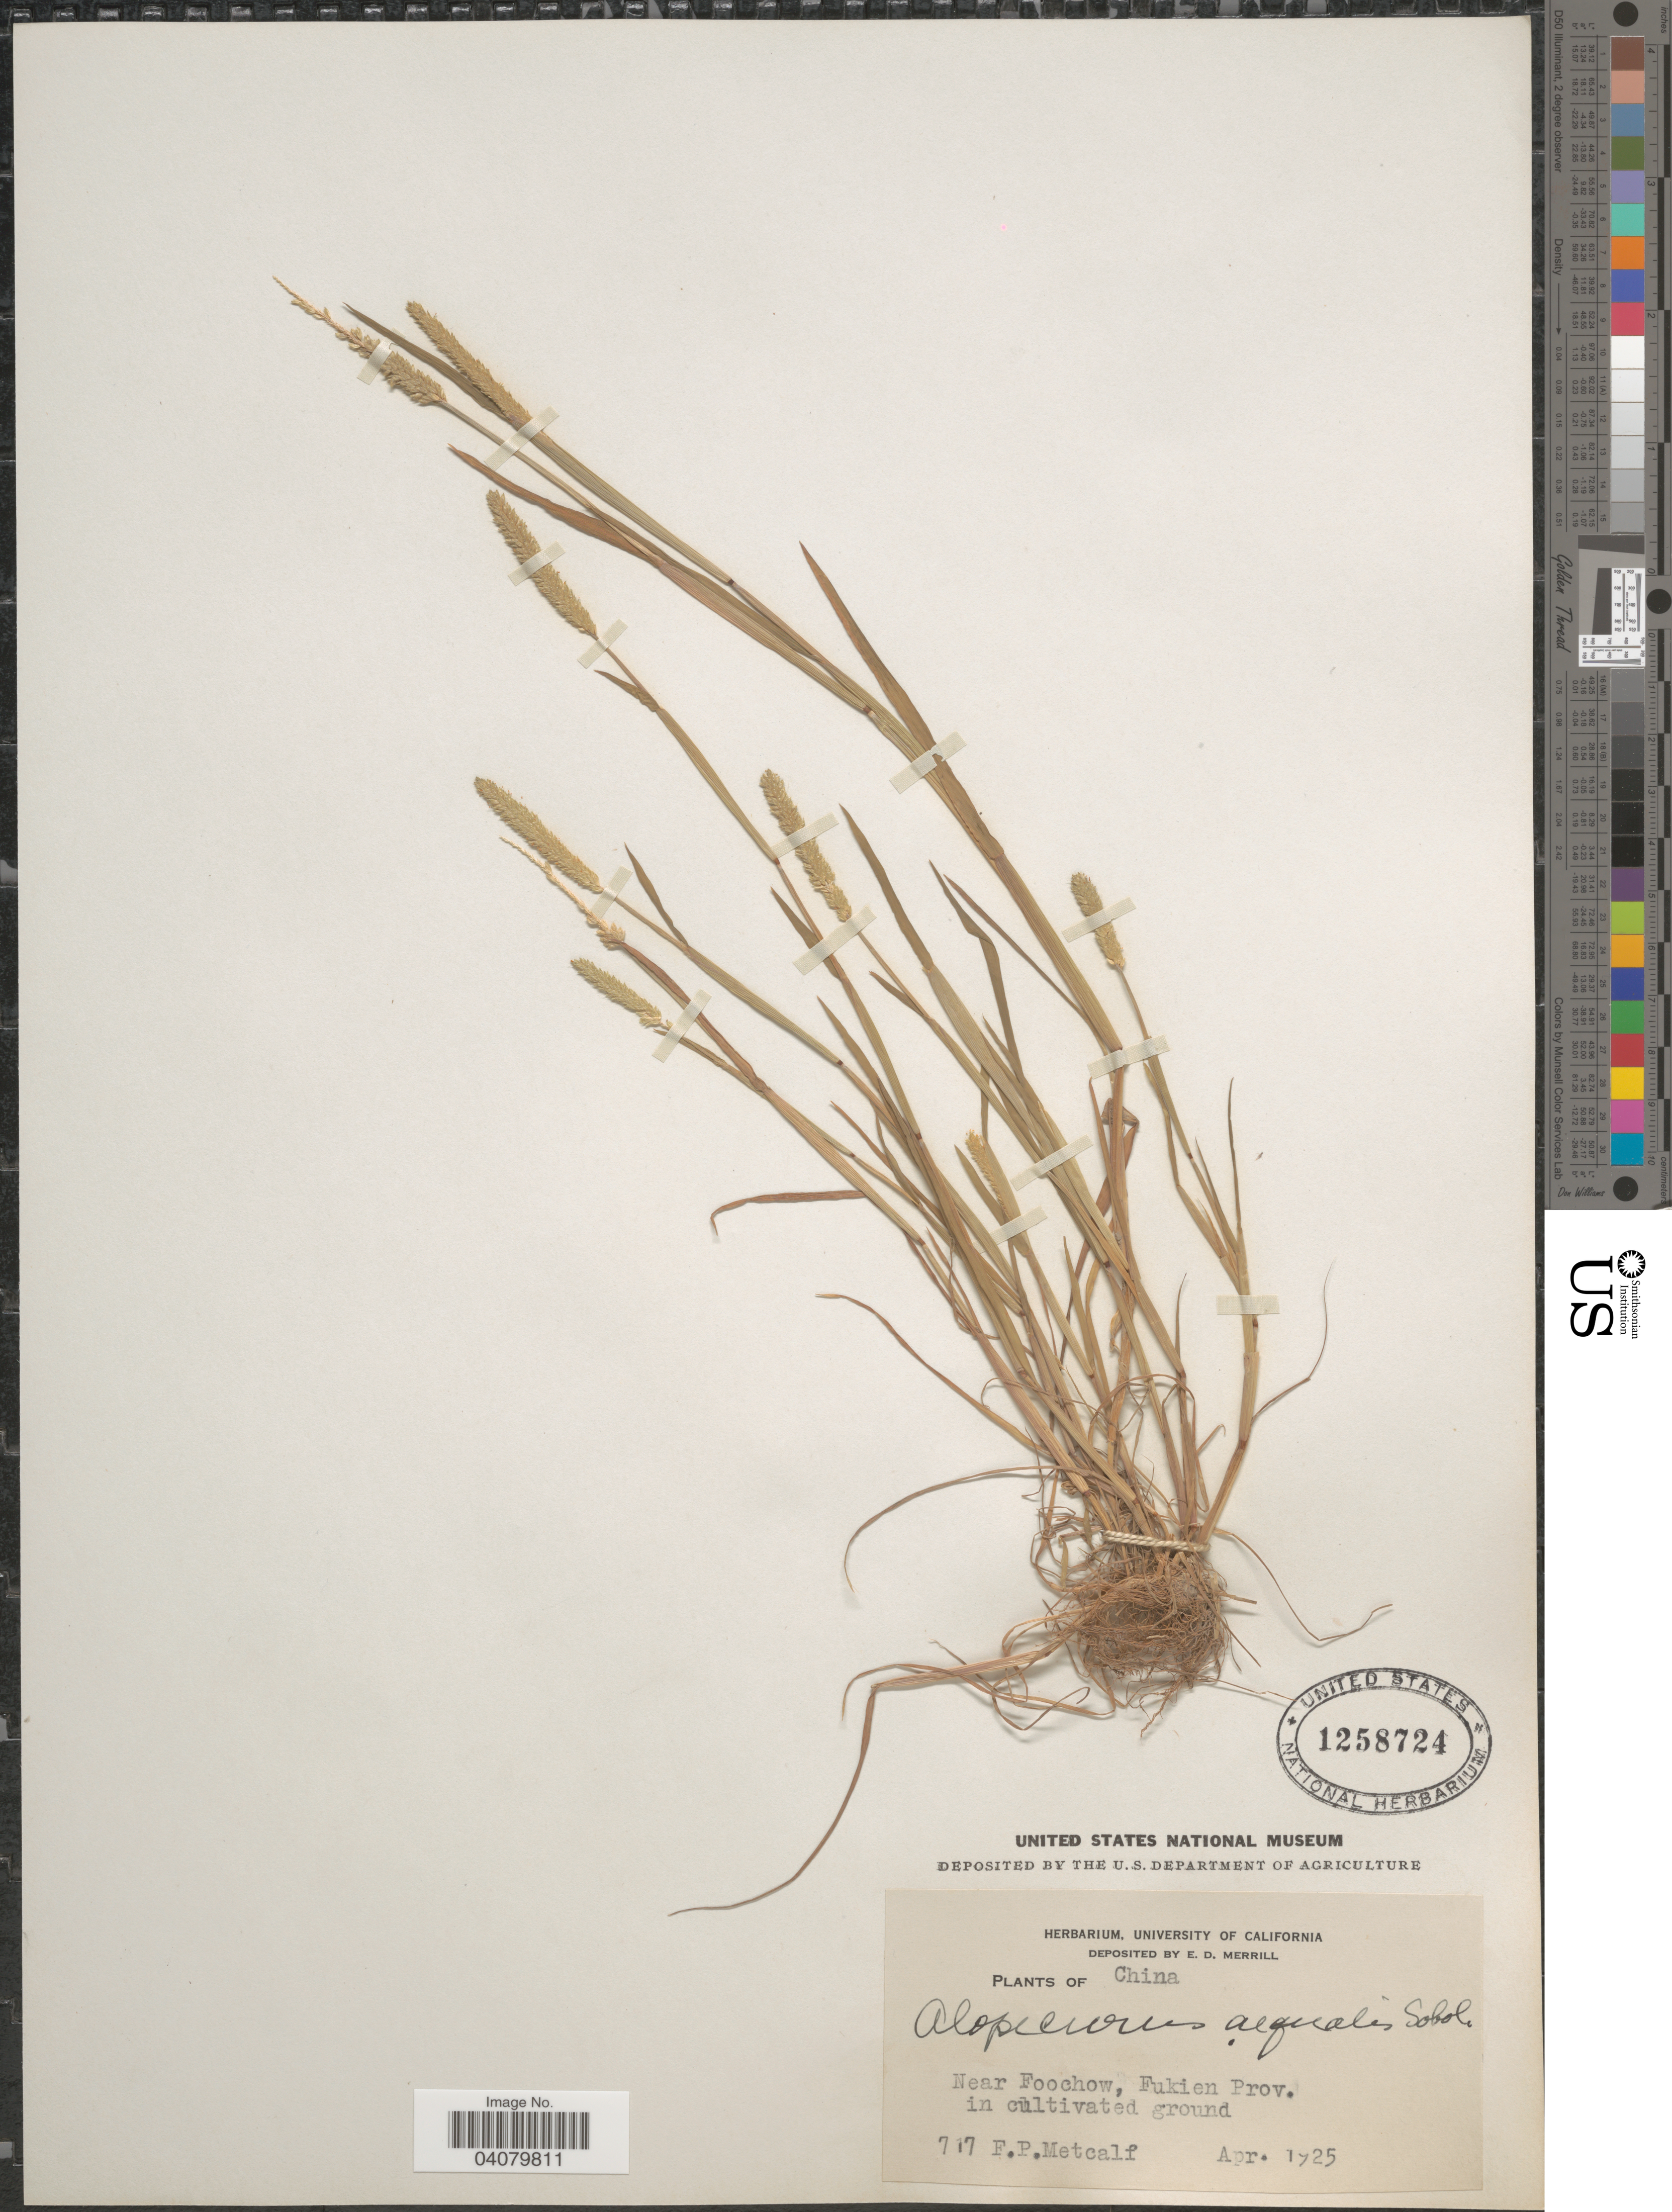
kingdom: Plantae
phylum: Tracheophyta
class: Liliopsida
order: Poales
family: Poaceae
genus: Alopecurus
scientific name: Alopecurus aequalis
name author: Sobol.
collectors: F. Metcalf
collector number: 717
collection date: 1925-04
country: China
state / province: Fujian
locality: Near Foochow, Fukien Prov. in cultivated ground.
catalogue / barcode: US 1258724